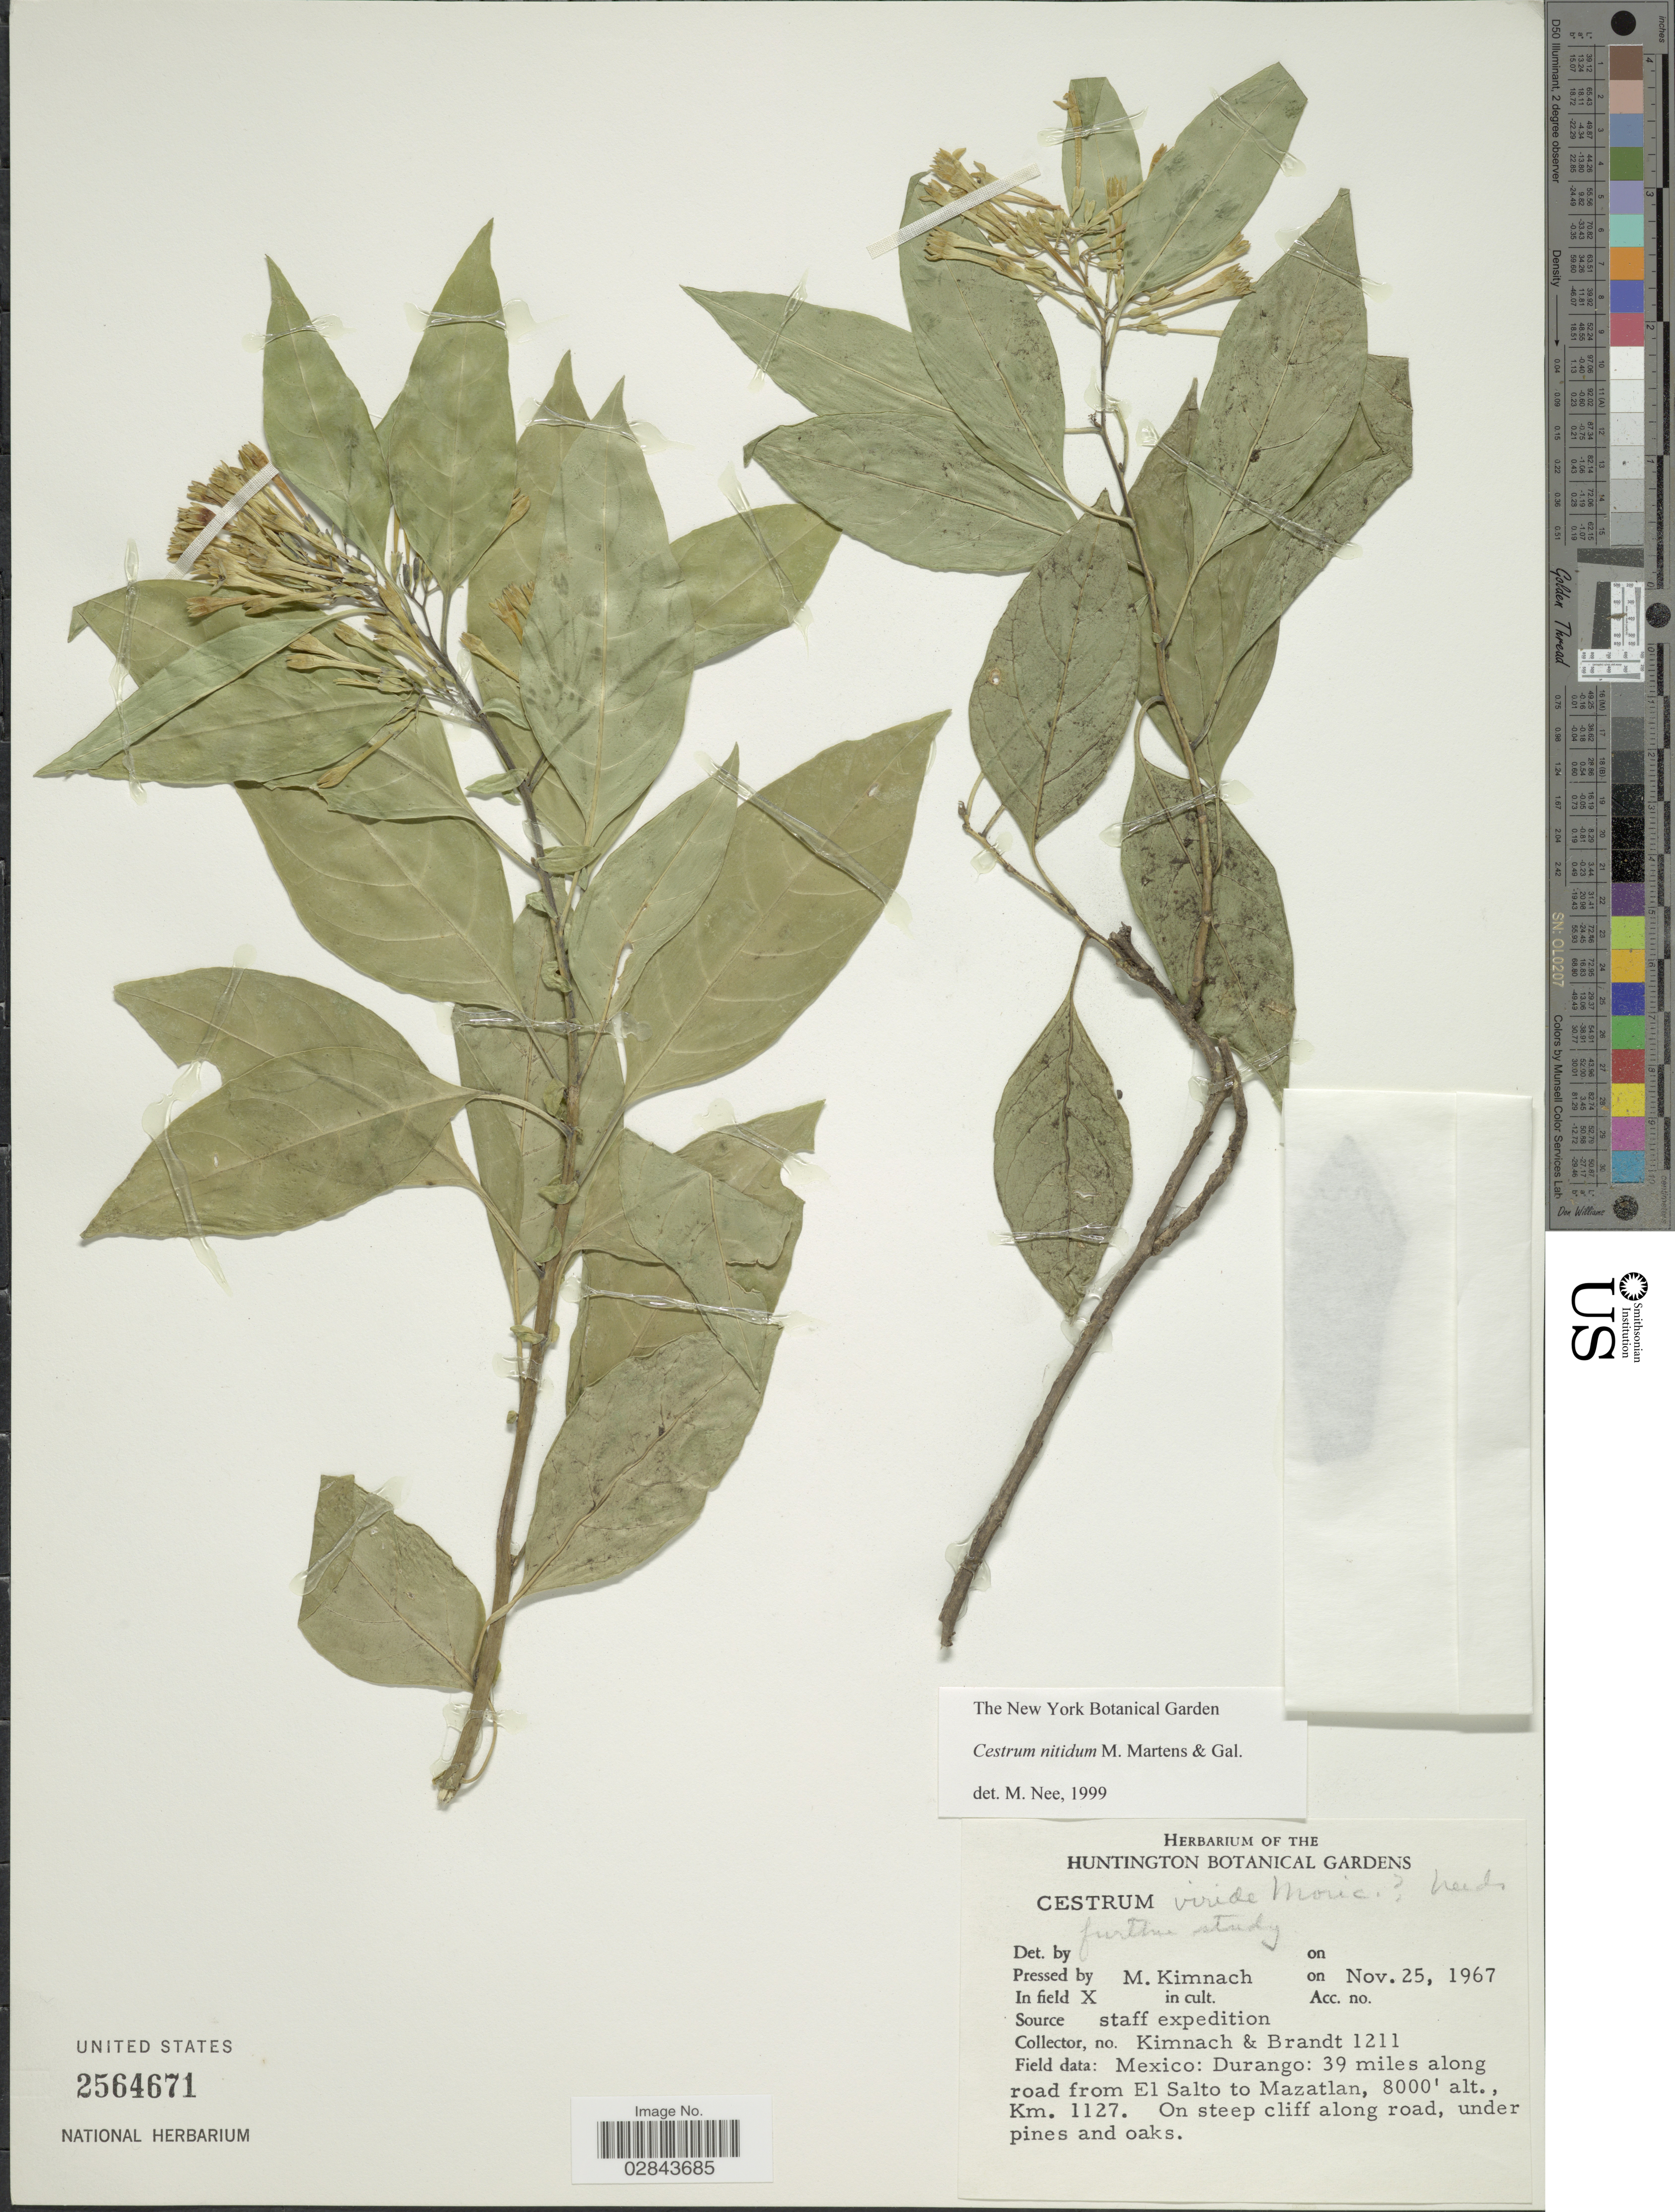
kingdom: Plantae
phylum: Tracheophyta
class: Magnoliopsida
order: Solanales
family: Solanaceae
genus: Cestrum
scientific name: Cestrum nitidum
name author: M. Martens & Galeotti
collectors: M. W. Kimnach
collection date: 1967-11-25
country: Mexico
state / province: Durango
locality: Durango: 39 miles along road from El Salto to Mazatlan.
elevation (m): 2438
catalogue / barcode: US 2564671